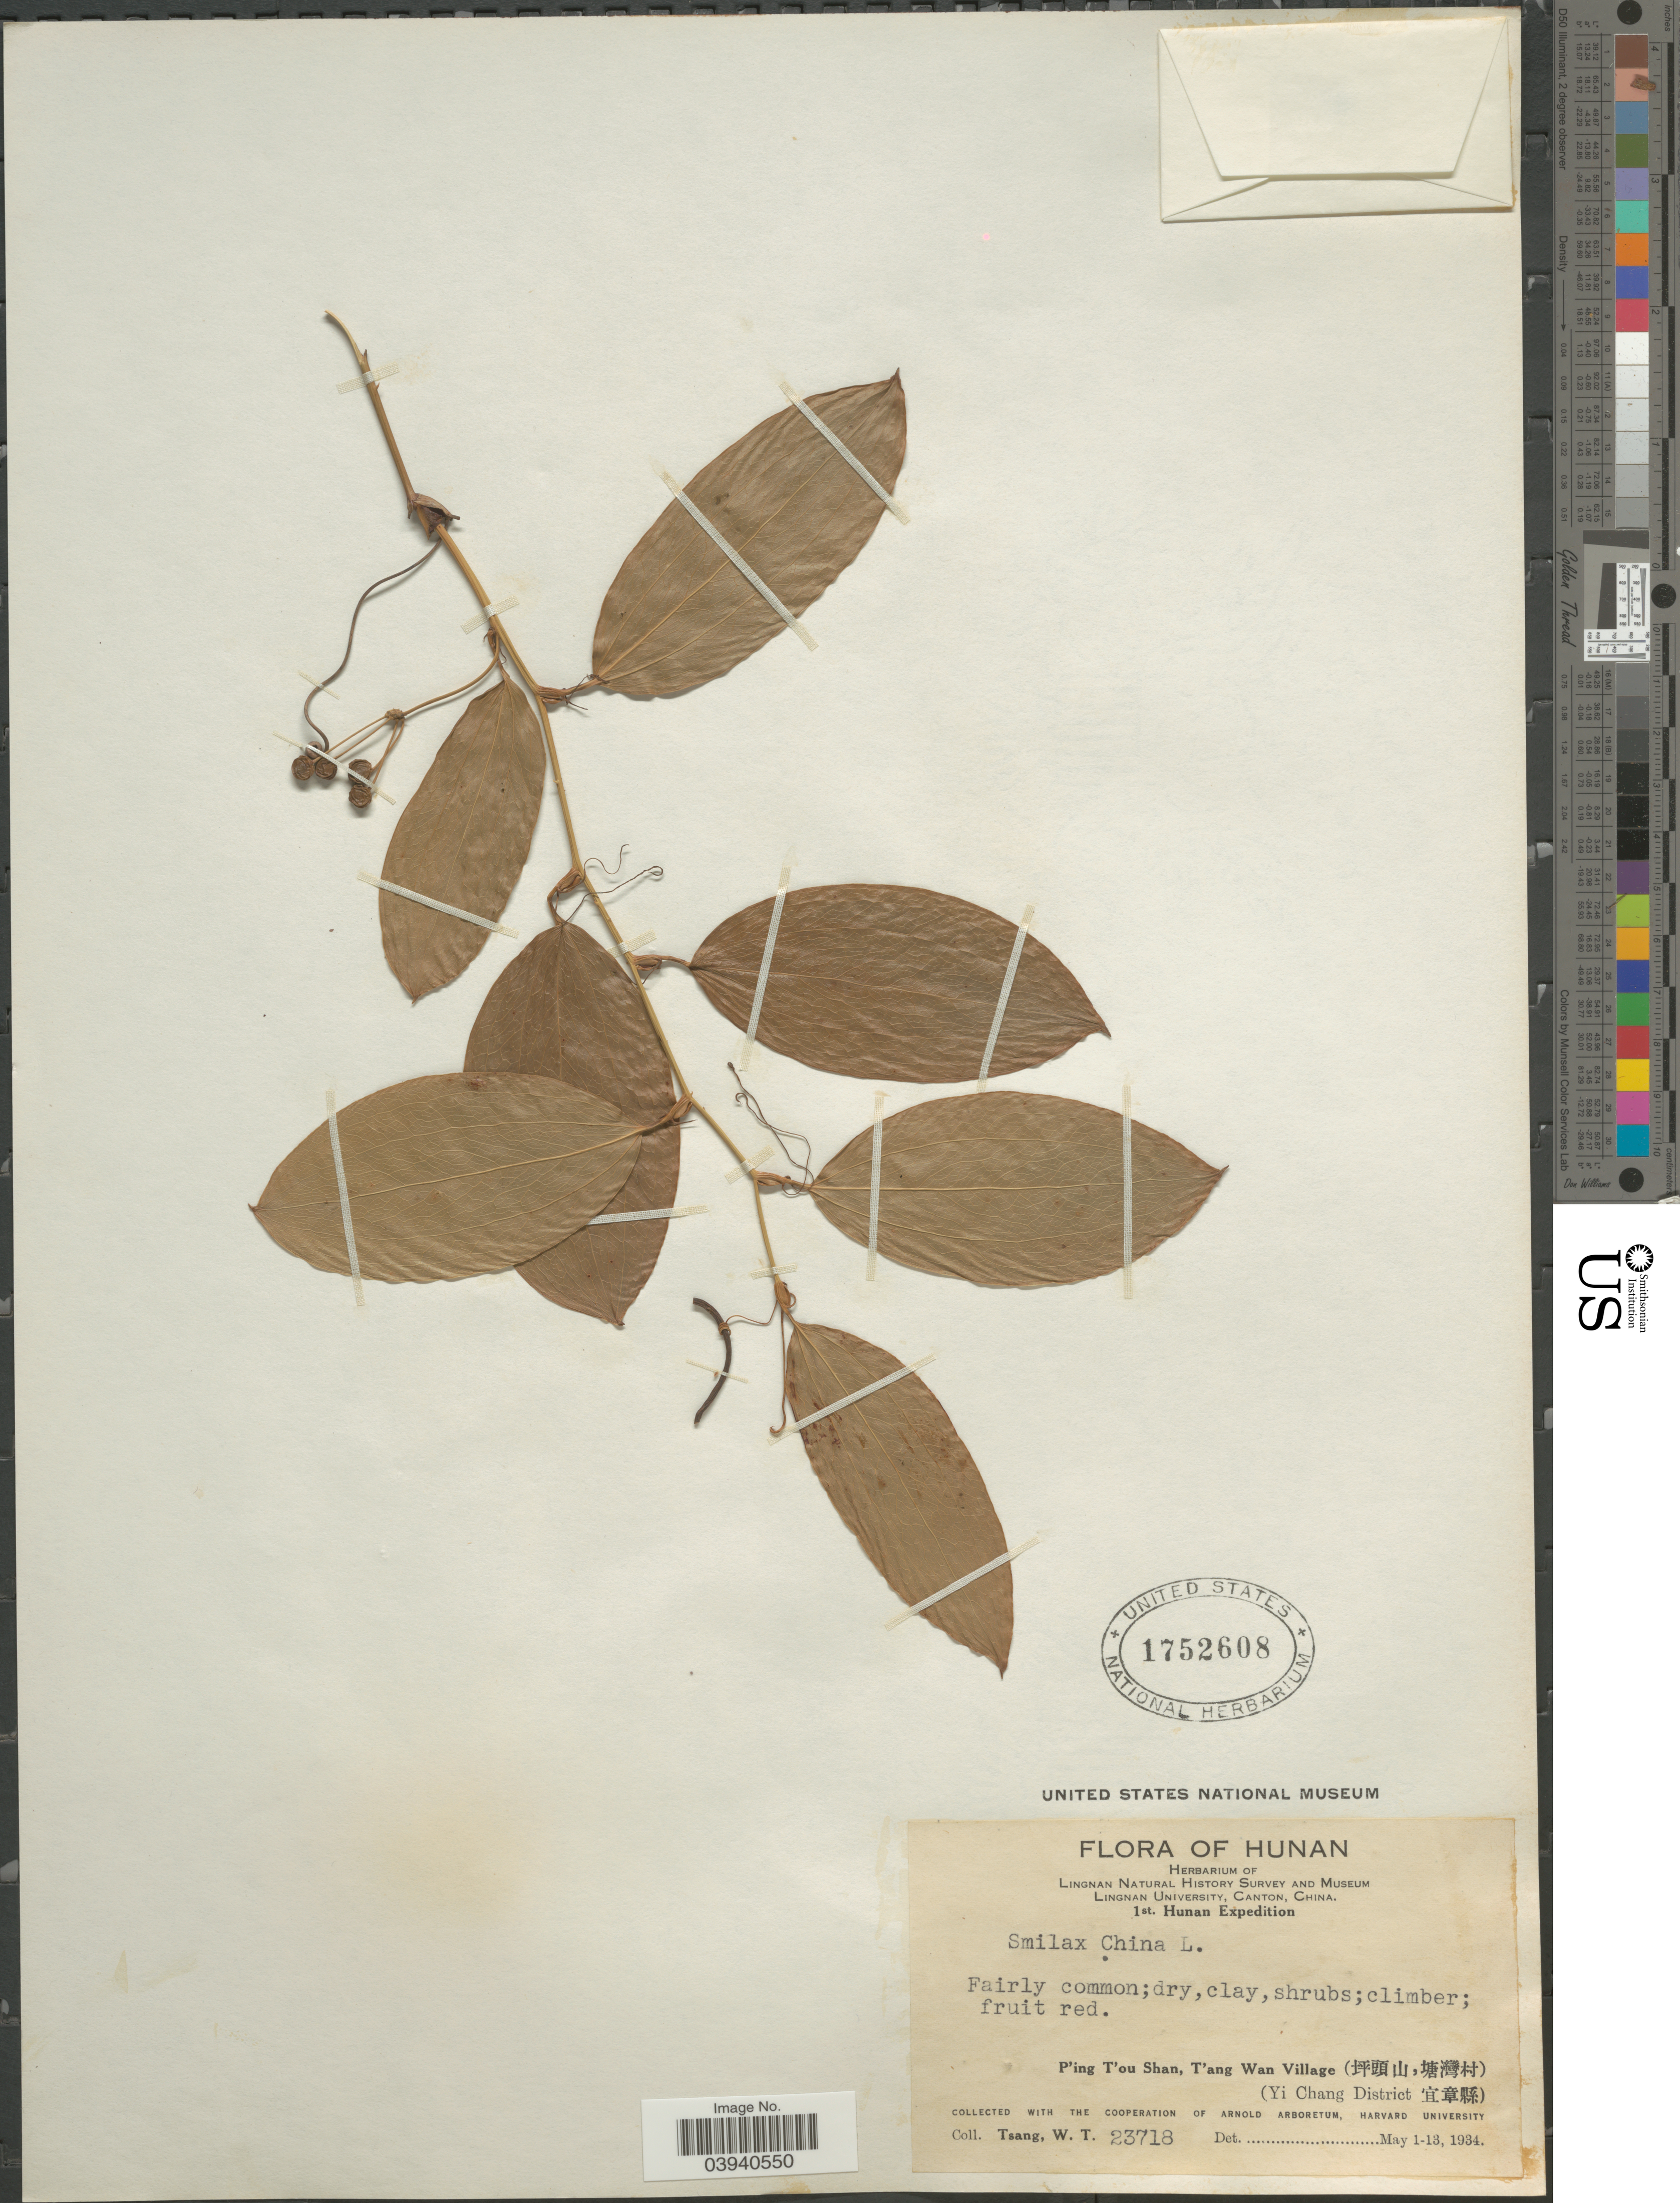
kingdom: Plantae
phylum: Tracheophyta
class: Liliopsida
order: Liliales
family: Smilacaceae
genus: Smilax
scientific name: Smilax china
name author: L.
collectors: W. T. Tsang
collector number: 23718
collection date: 1934-05-01/1934-05-13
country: China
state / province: Hunan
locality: P'ing T'ou Shan, T'ang Wan Village (X) (Yi Chang District X).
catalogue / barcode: US 1752608